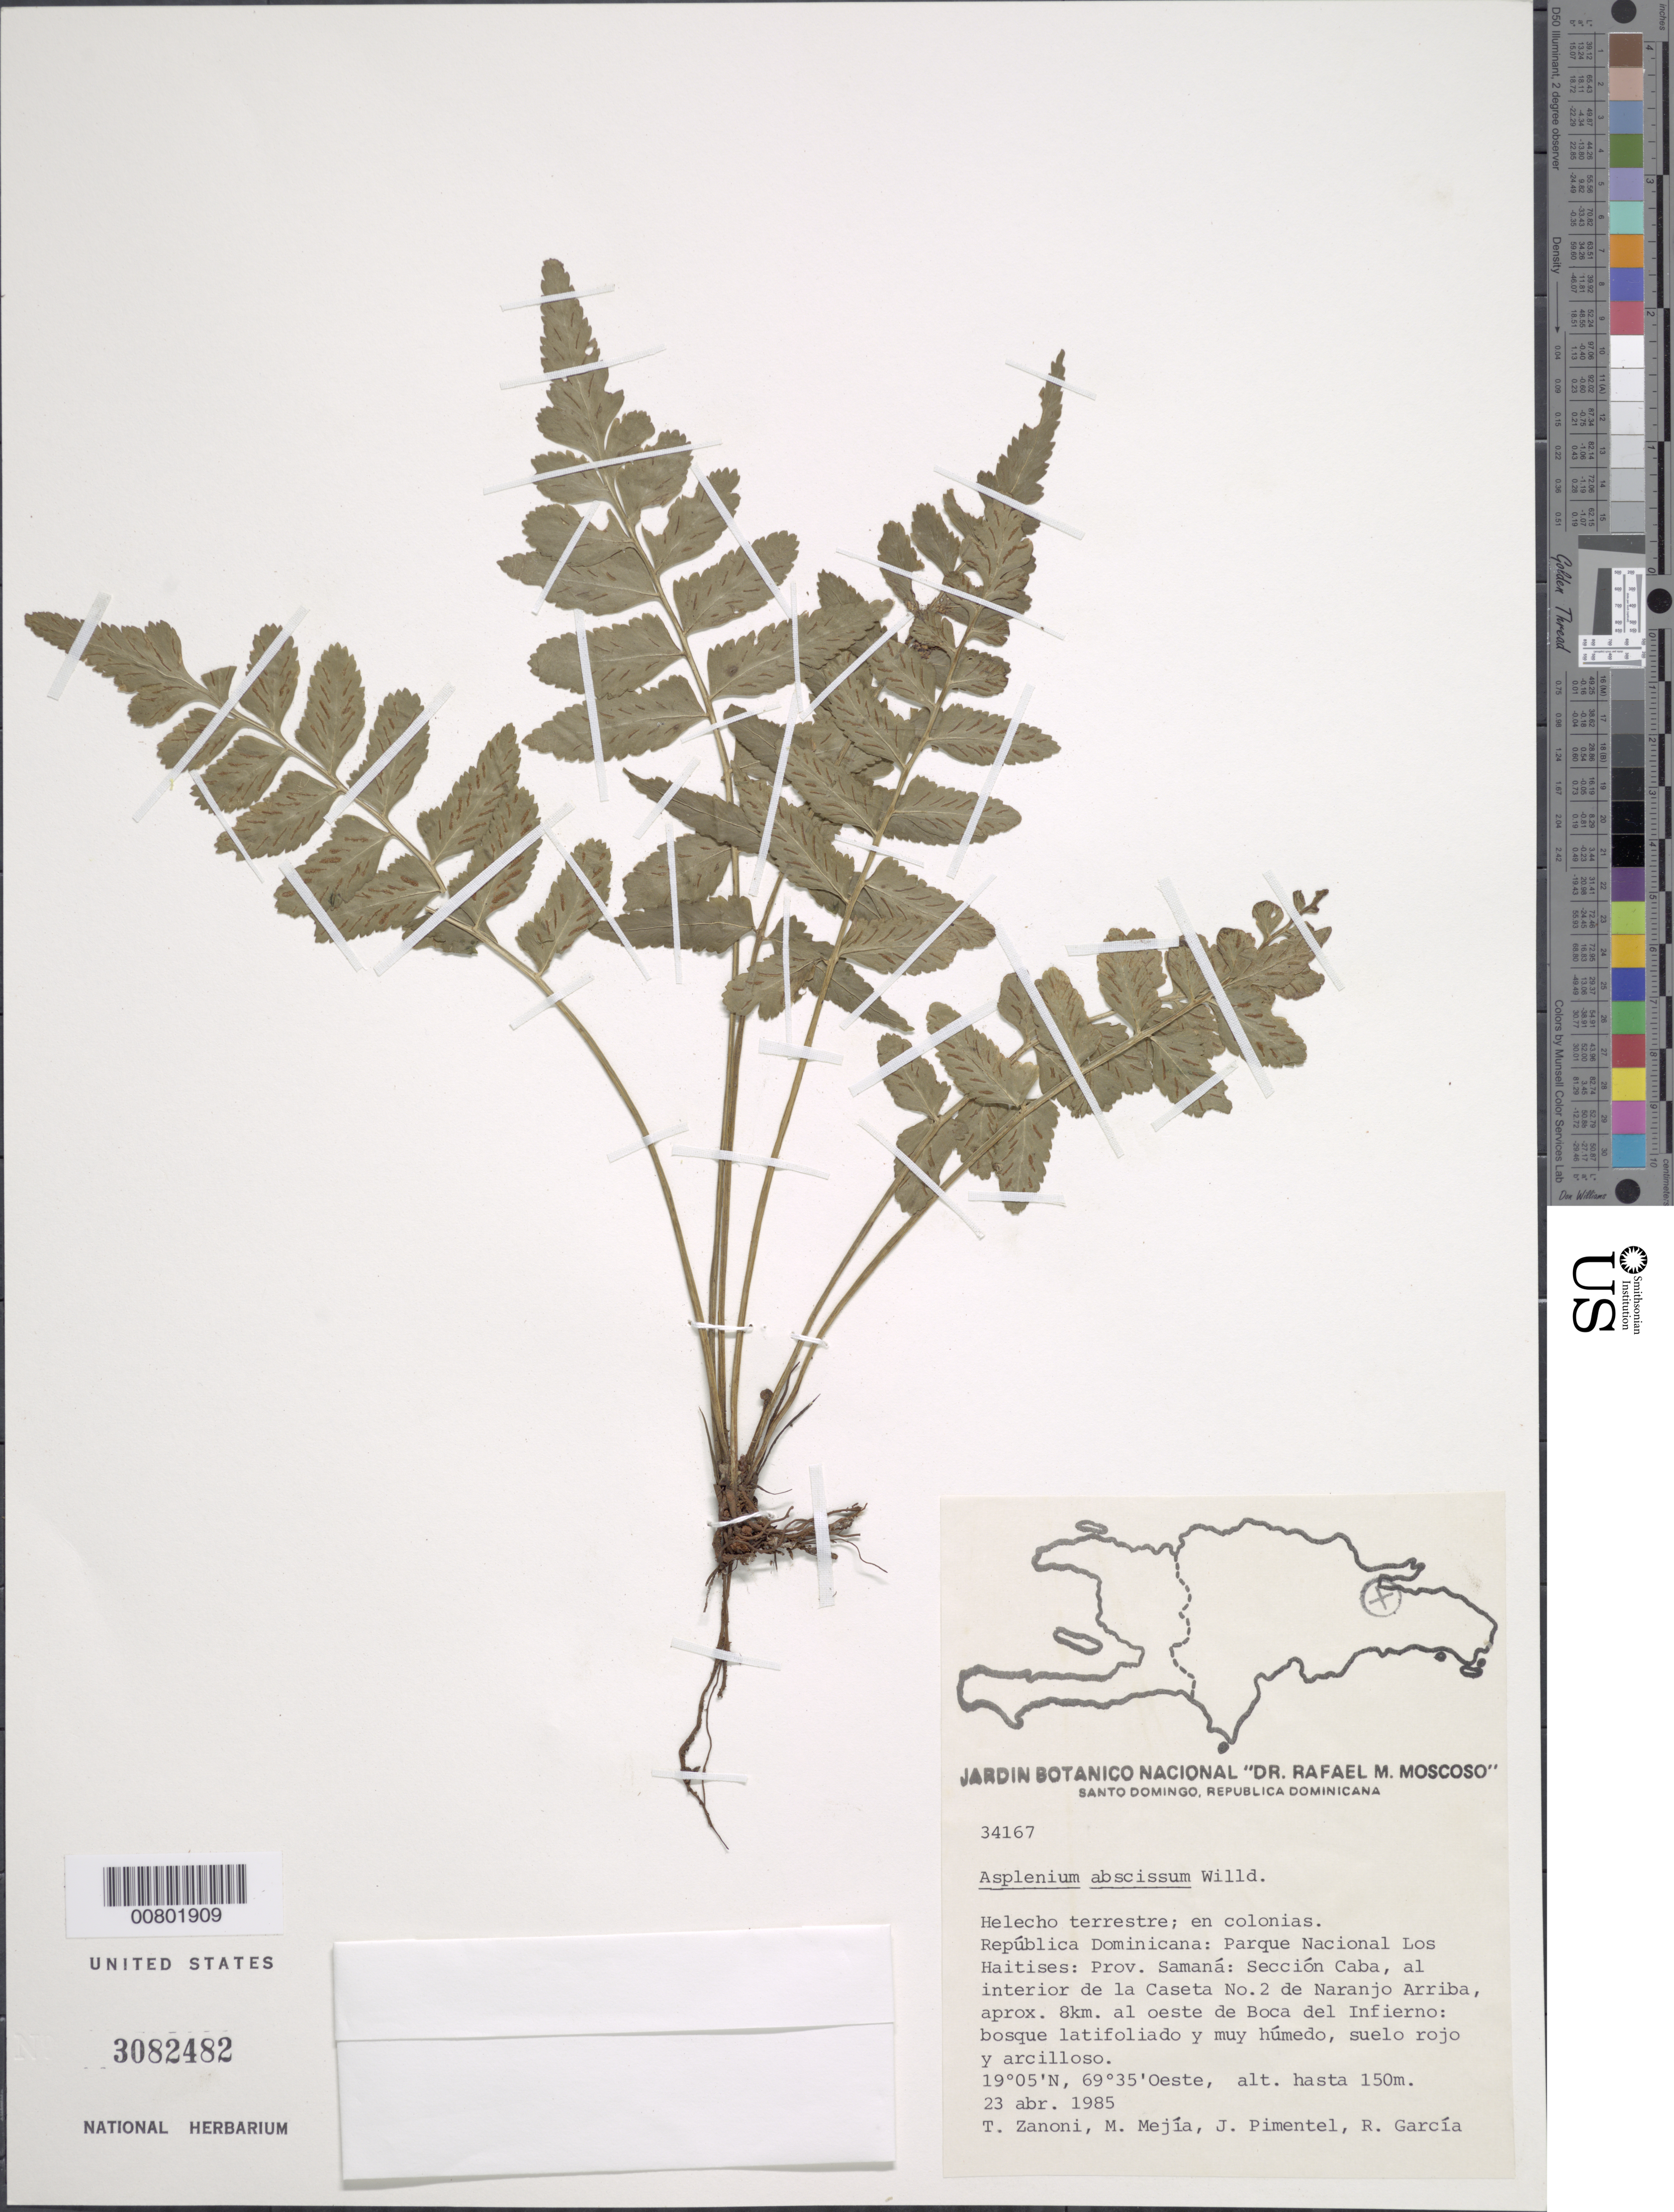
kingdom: Plantae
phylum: Tracheophyta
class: Polypodiopsida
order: Polypodiales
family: Aspleniaceae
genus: Asplenium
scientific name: Asplenium abscissum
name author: Willd.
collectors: T. A. Zanoni, M. Mejia, J. Pimentel & R. G. García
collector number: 34167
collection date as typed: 23 Apr 1985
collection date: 1985-04-23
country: Dominican Republic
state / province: Samana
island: Hispaniola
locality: Parque Nacional Los Haitises, Sec. Caba, interior de la Caseta No. 2 de Naranjo Arriba, 8 km W de Boca del Infierno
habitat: Bosque latifoliado y muy húmedo, suelo rojo y arcilloso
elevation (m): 150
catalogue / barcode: US 3082482